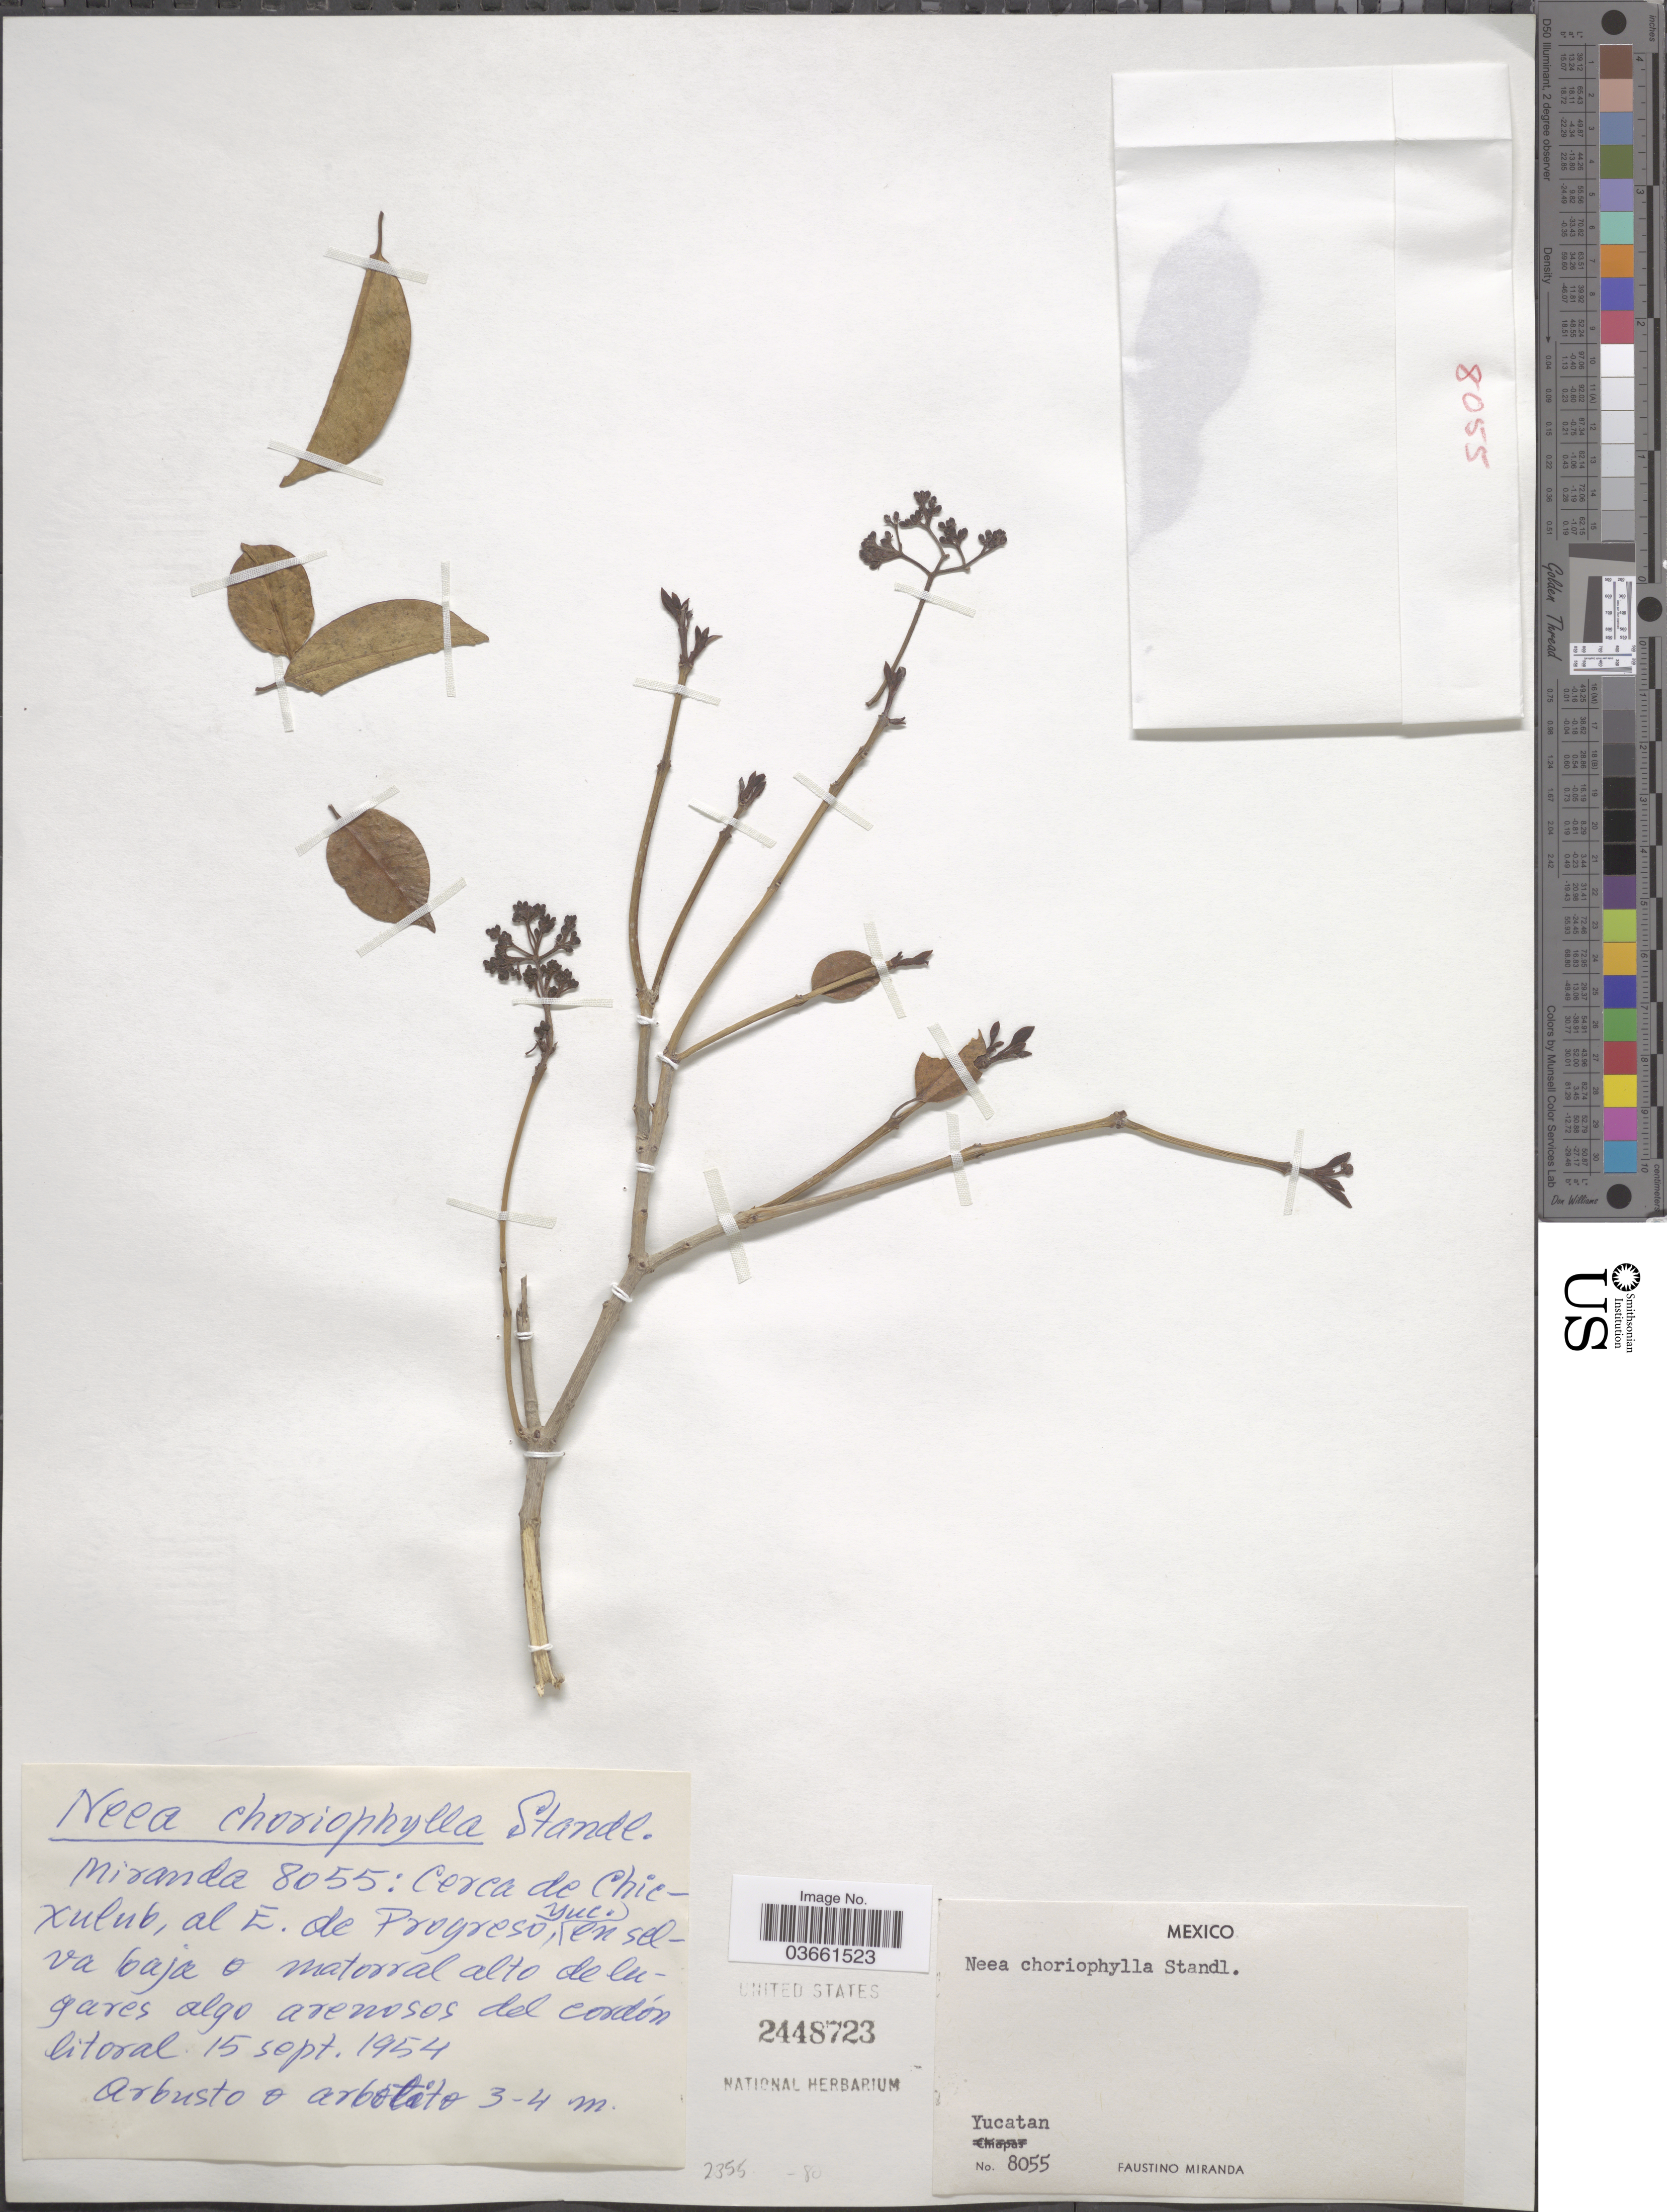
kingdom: Plantae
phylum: Tracheophyta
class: Magnoliopsida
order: Caryophyllales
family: Nyctaginaceae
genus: Neea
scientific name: Neea choriophylla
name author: Standl.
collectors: F. Miranda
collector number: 8055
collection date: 1954-09-15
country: Mexico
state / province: Yucatán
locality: Cerca de Chicxulub, al E. de Progreso.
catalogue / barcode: US 2448723